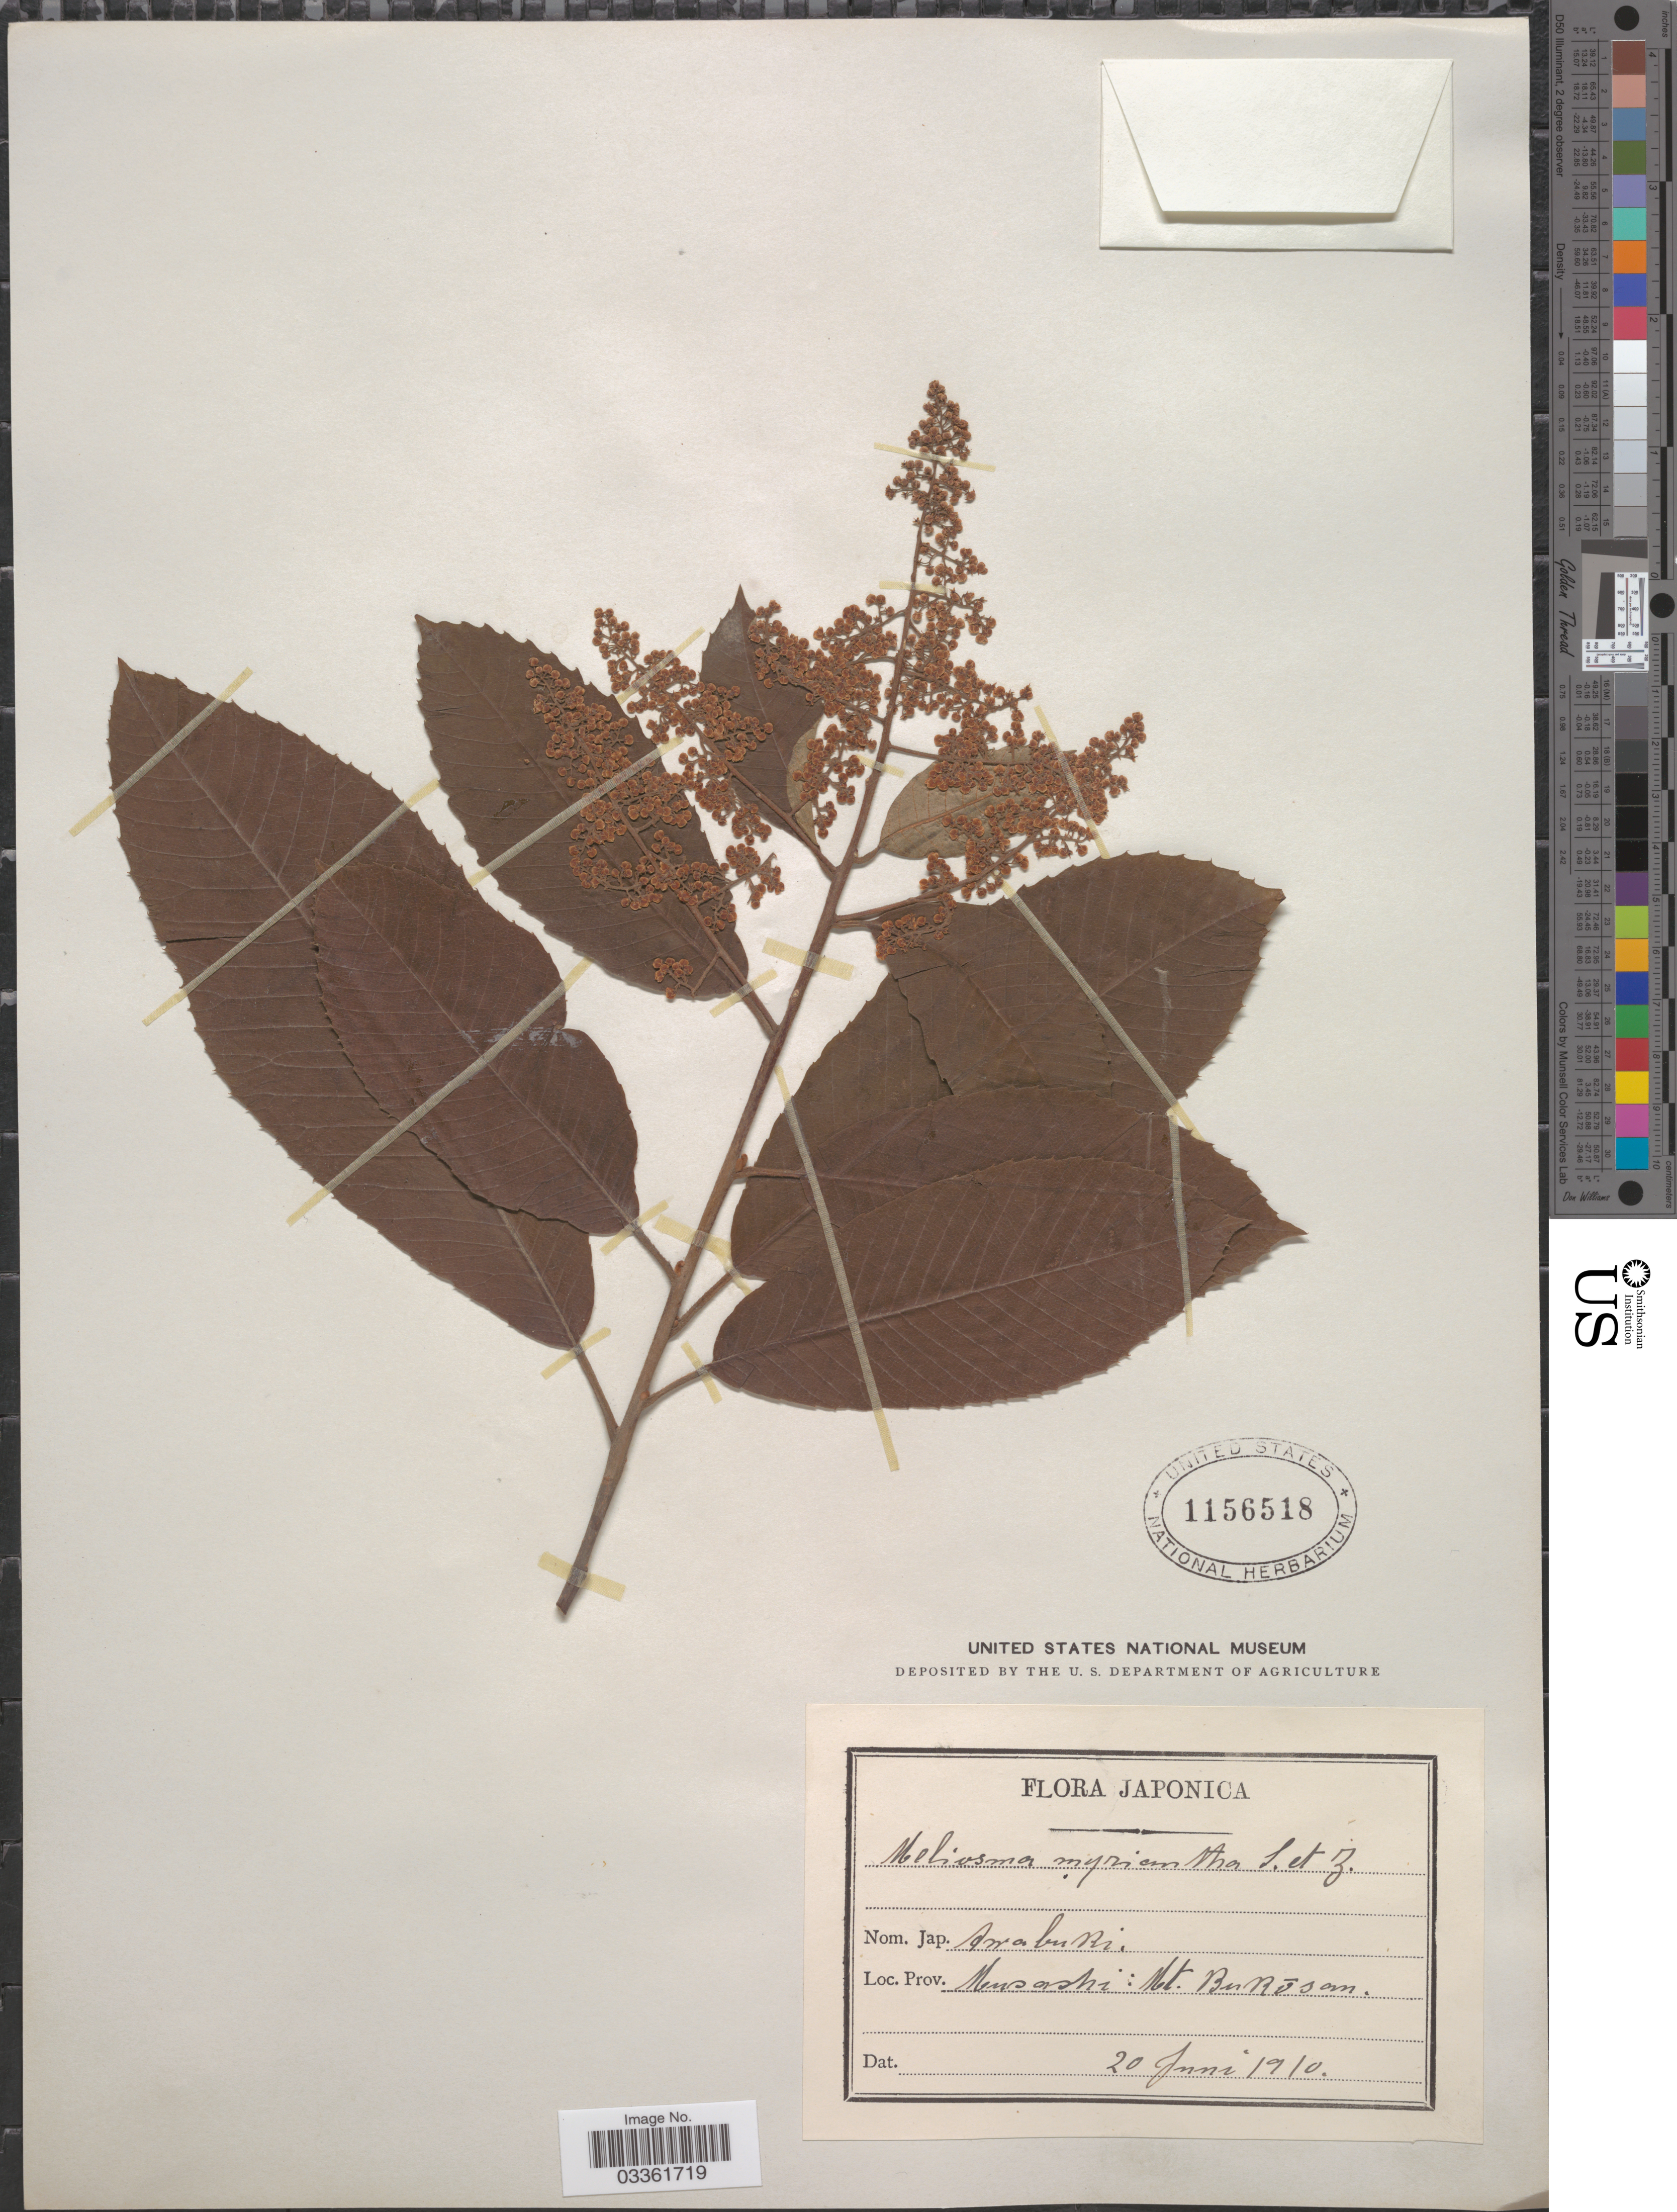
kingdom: Plantae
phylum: Tracheophyta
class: Magnoliopsida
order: Proteales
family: Sabiaceae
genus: Meliosma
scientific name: Meliosma myriantha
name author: Siebold & Zucc.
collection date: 1910-06-20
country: Japan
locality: Musashi: Mt. Bukosan.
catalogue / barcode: US 1156518